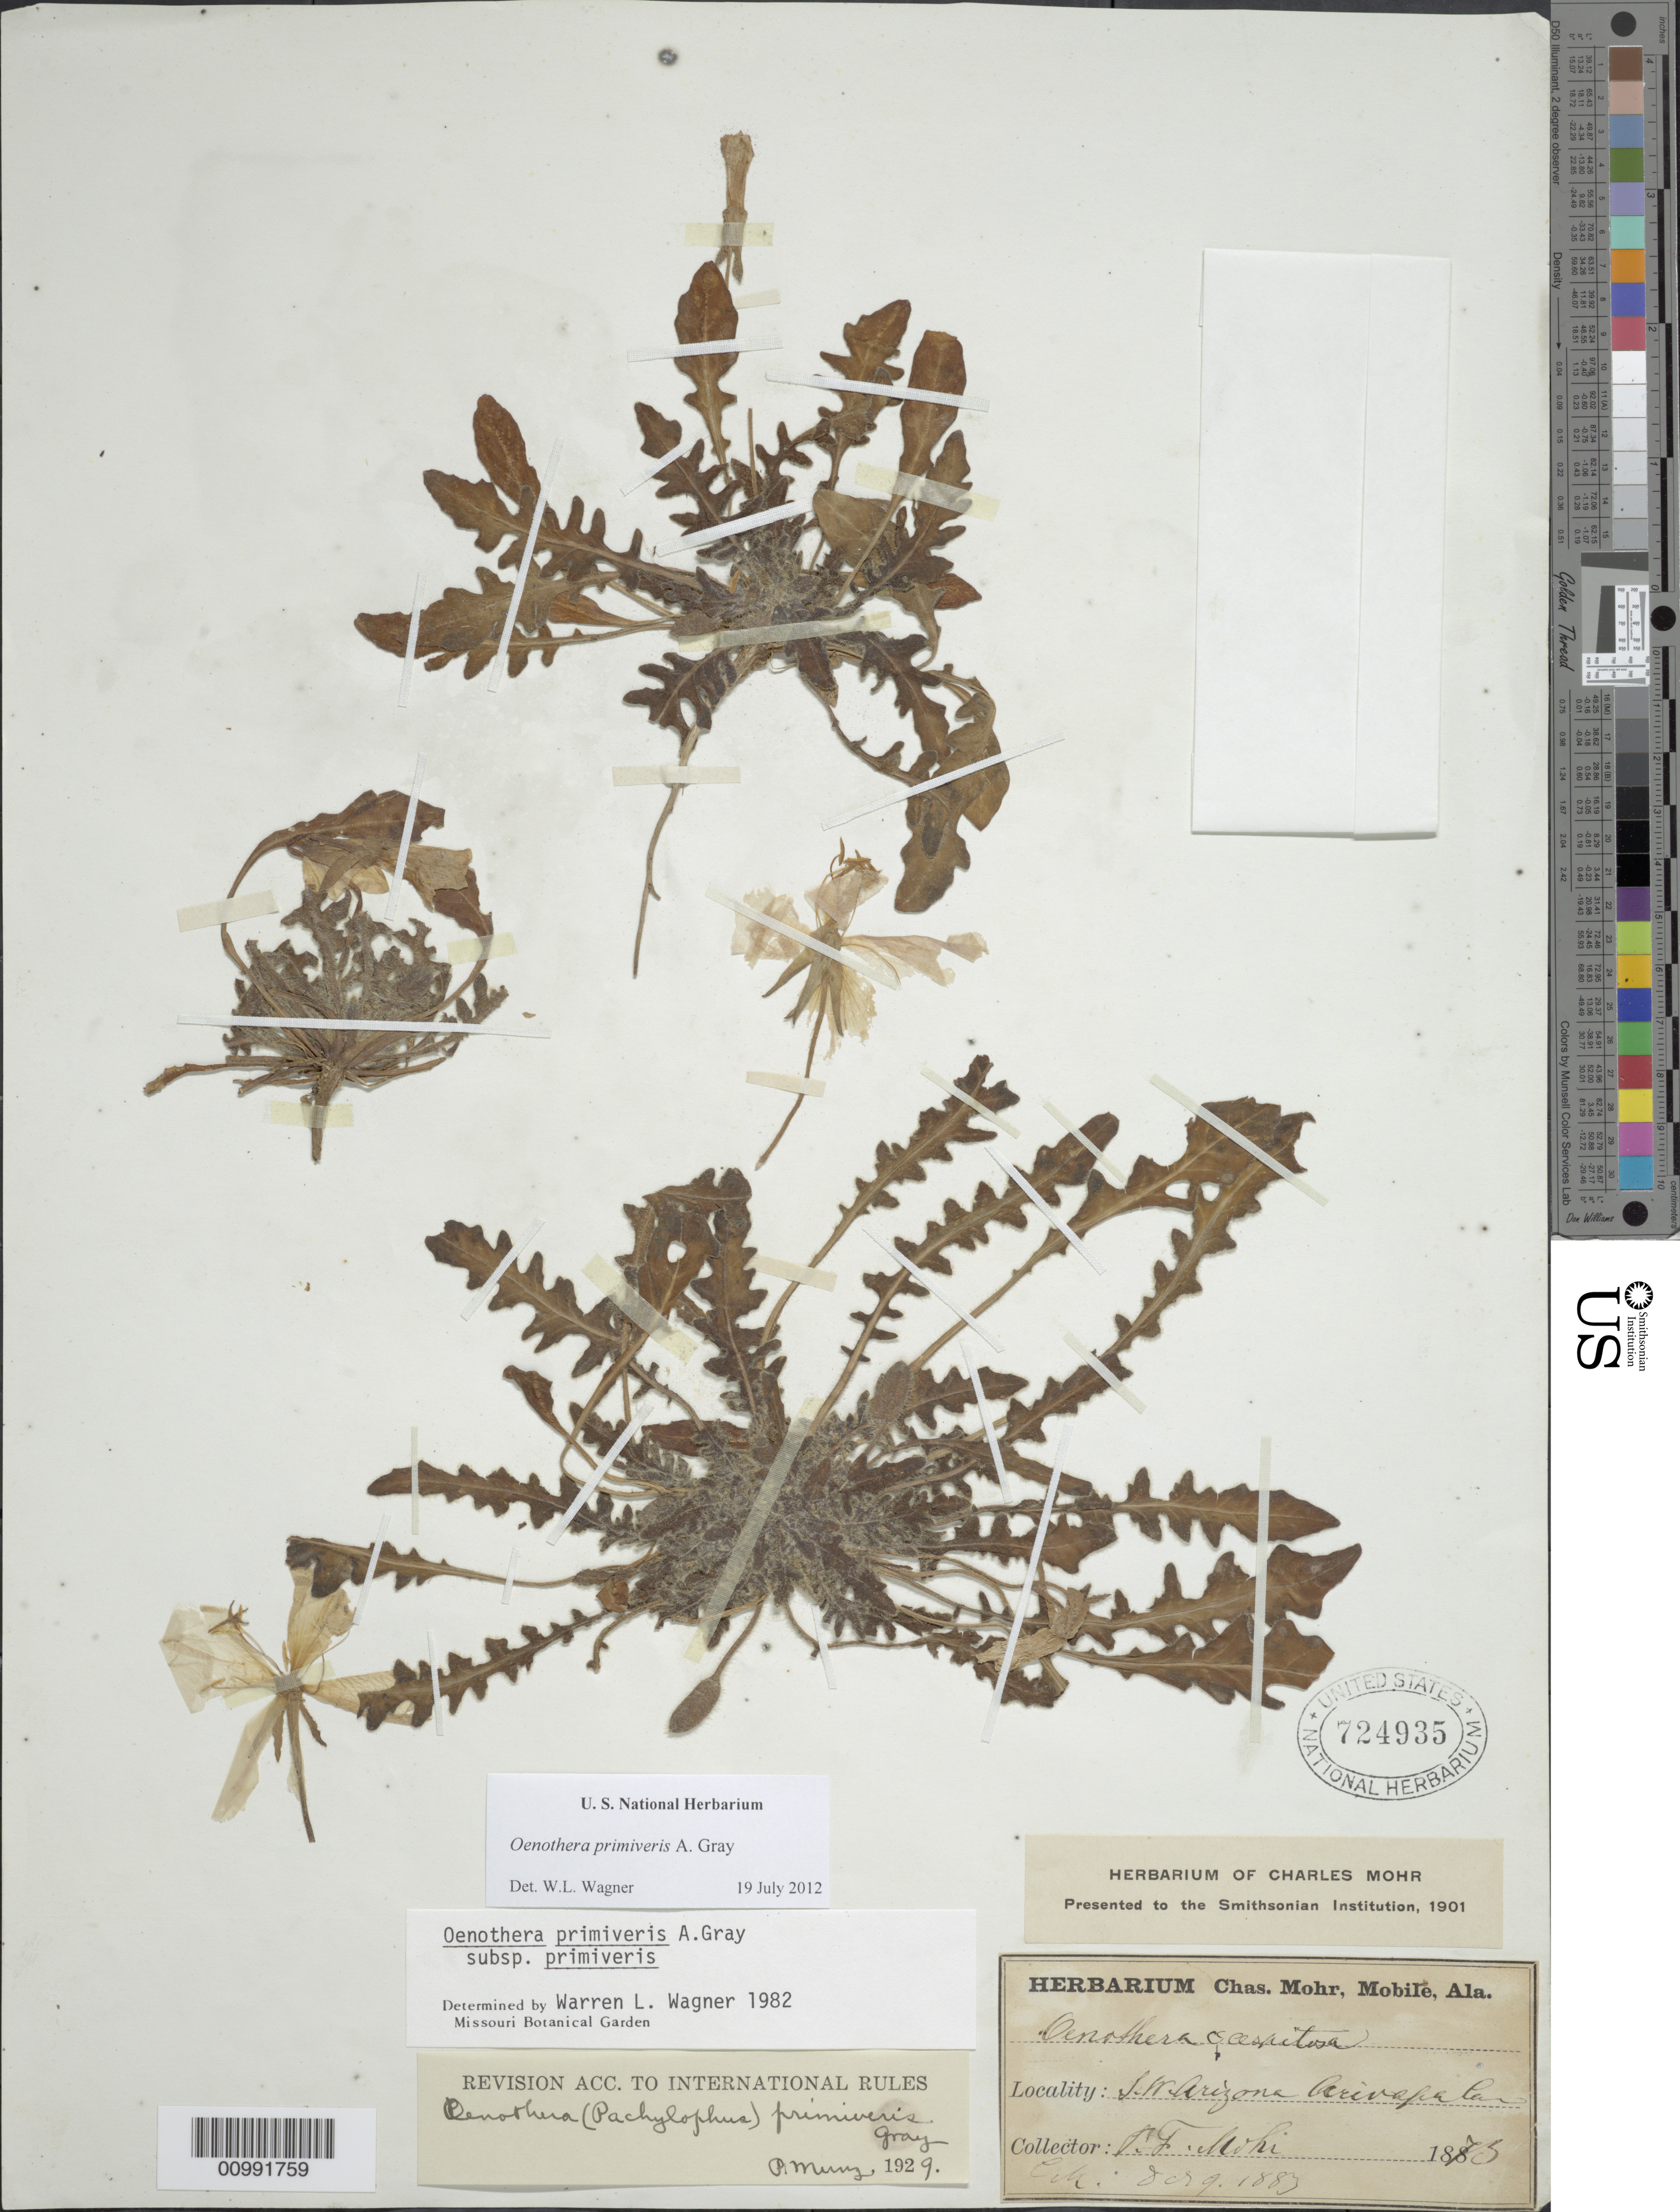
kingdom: Plantae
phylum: Tracheophyta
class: Magnoliopsida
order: Myrtales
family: Onagraceae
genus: Oenothera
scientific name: Oenothera primiveris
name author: A. Gray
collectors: P. F. Mohr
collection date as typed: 1875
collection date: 1875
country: United States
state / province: Arizona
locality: Southwest Arizona.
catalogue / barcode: US 724935